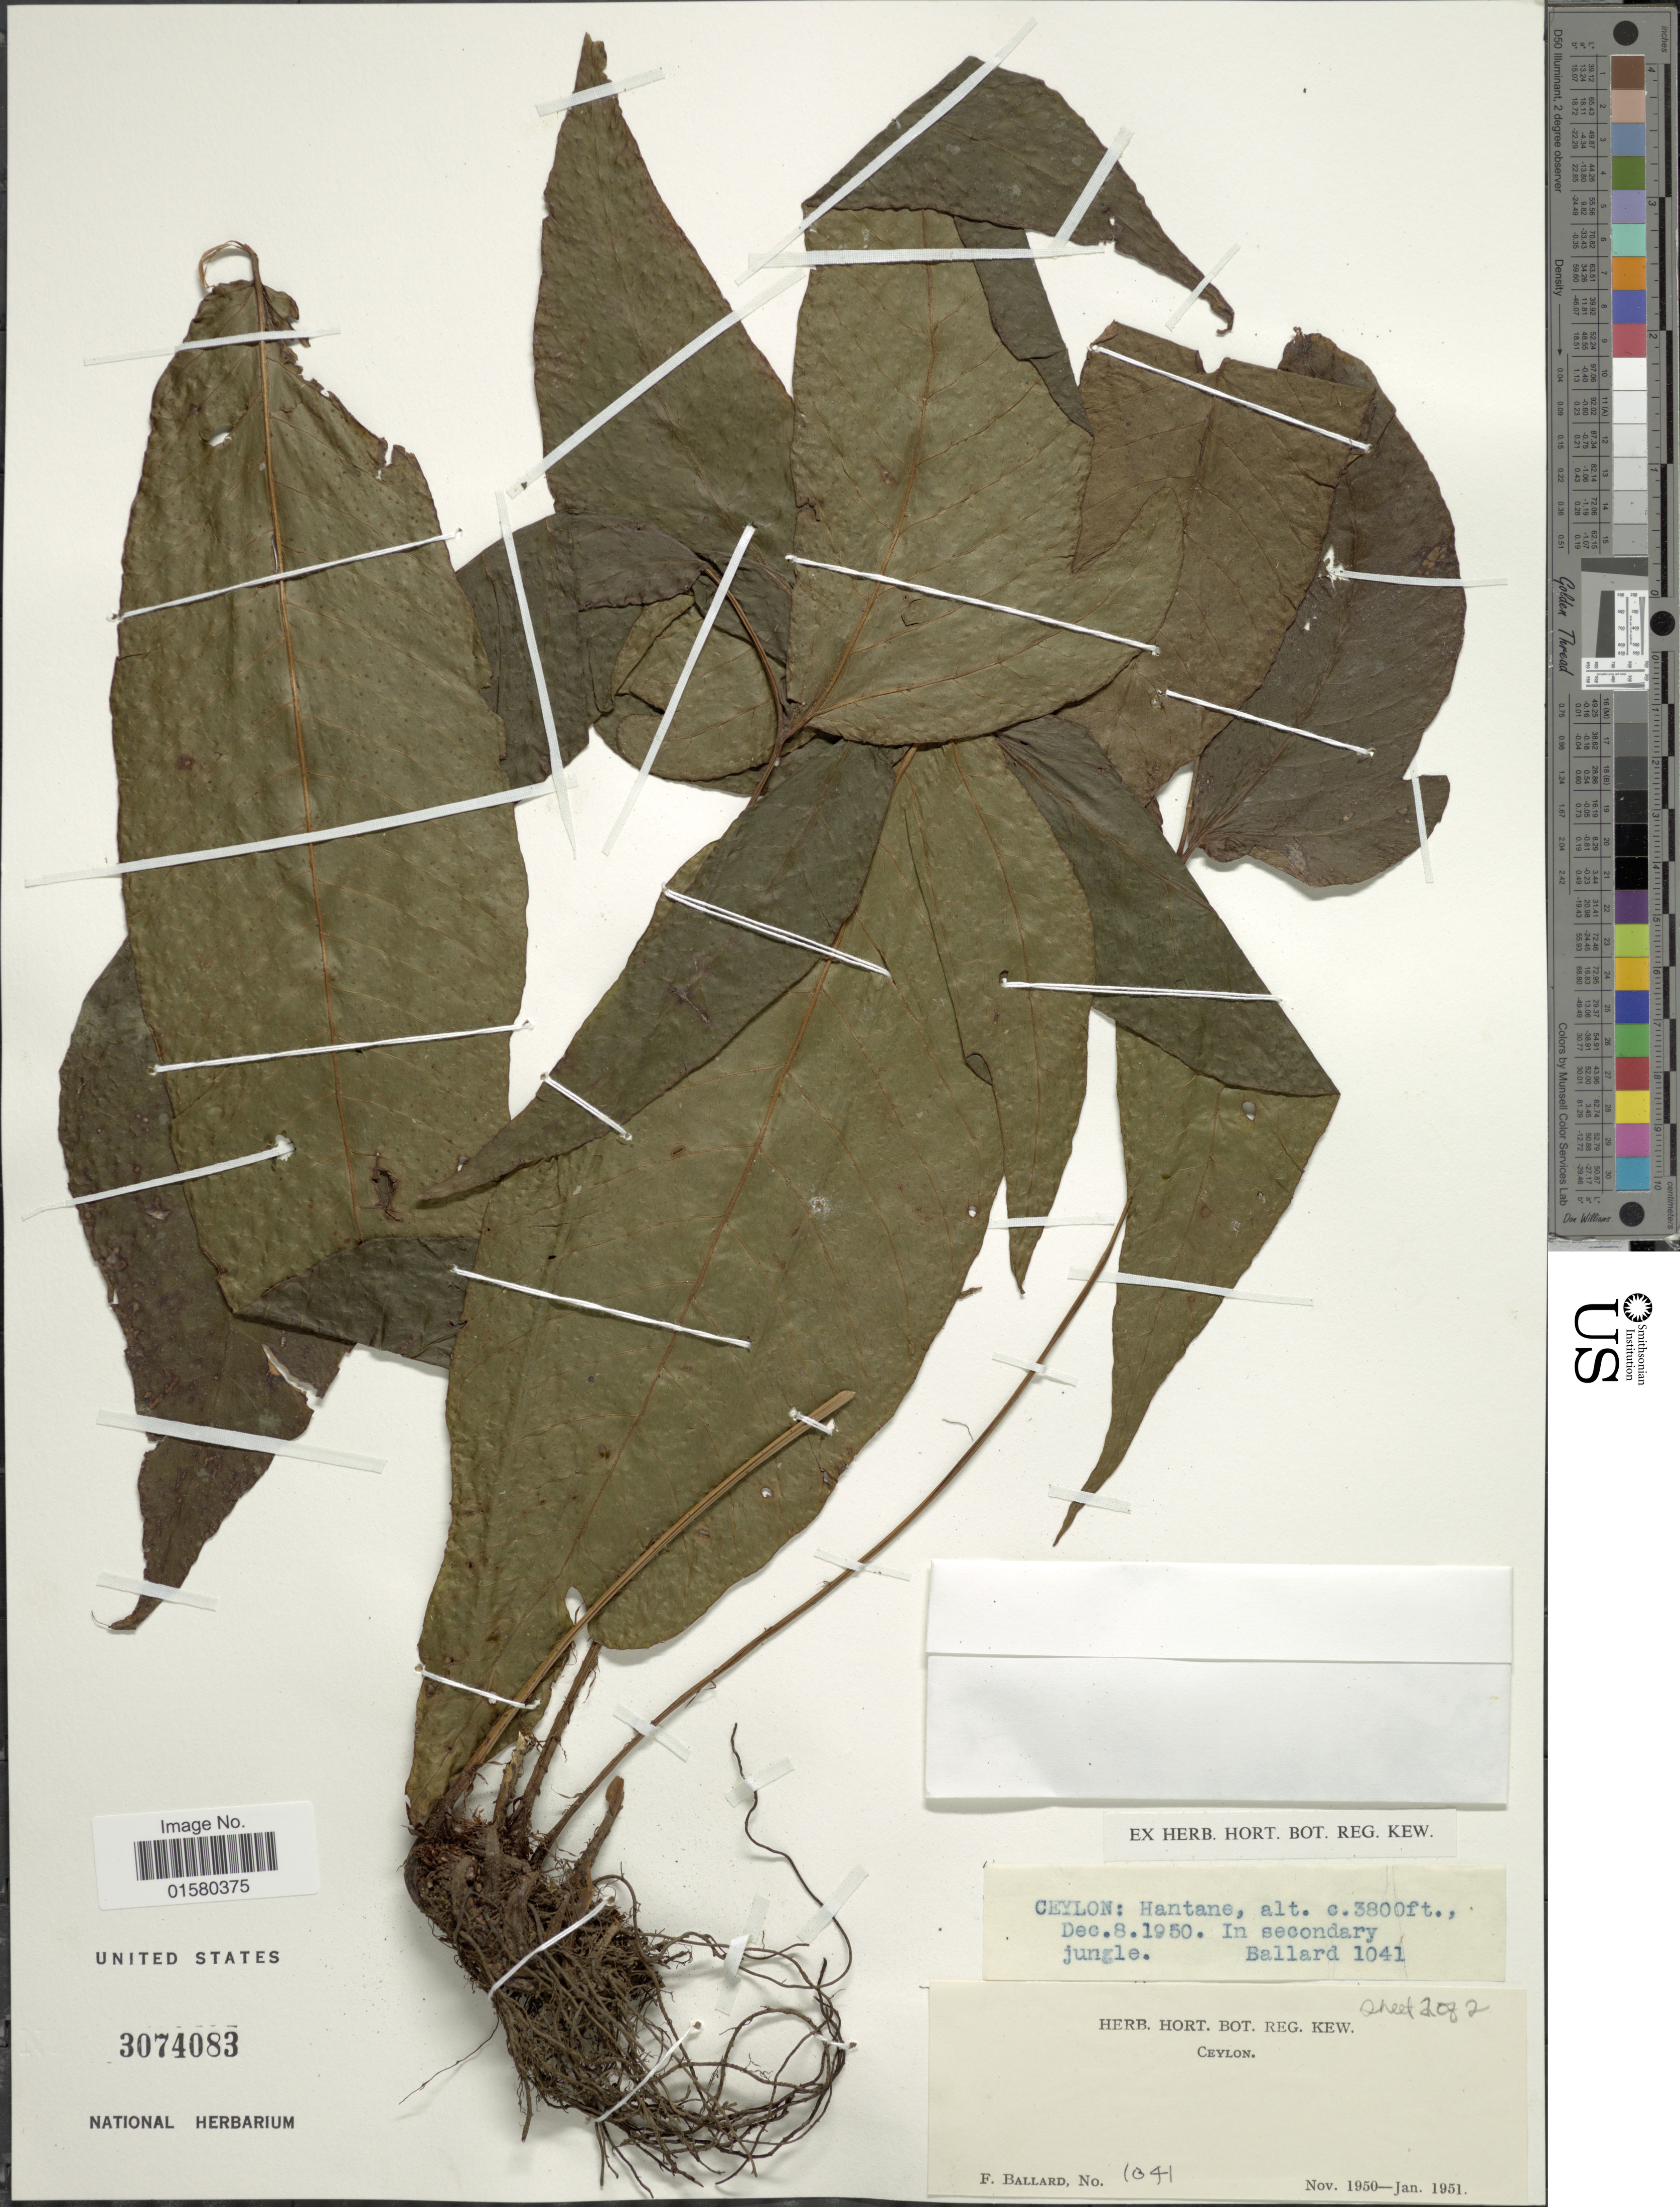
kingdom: Plantae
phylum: Tracheophyta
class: Polypodiopsida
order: Polypodiales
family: Tectariaceae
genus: Tectaria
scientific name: Tectaria polymorpha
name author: (Wall. ex Hook.) Copel.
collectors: F. Ballard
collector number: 1041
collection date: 1950-12-08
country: Sri Lanka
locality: Ceylon: Hantane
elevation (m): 1158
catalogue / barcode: US 3074083